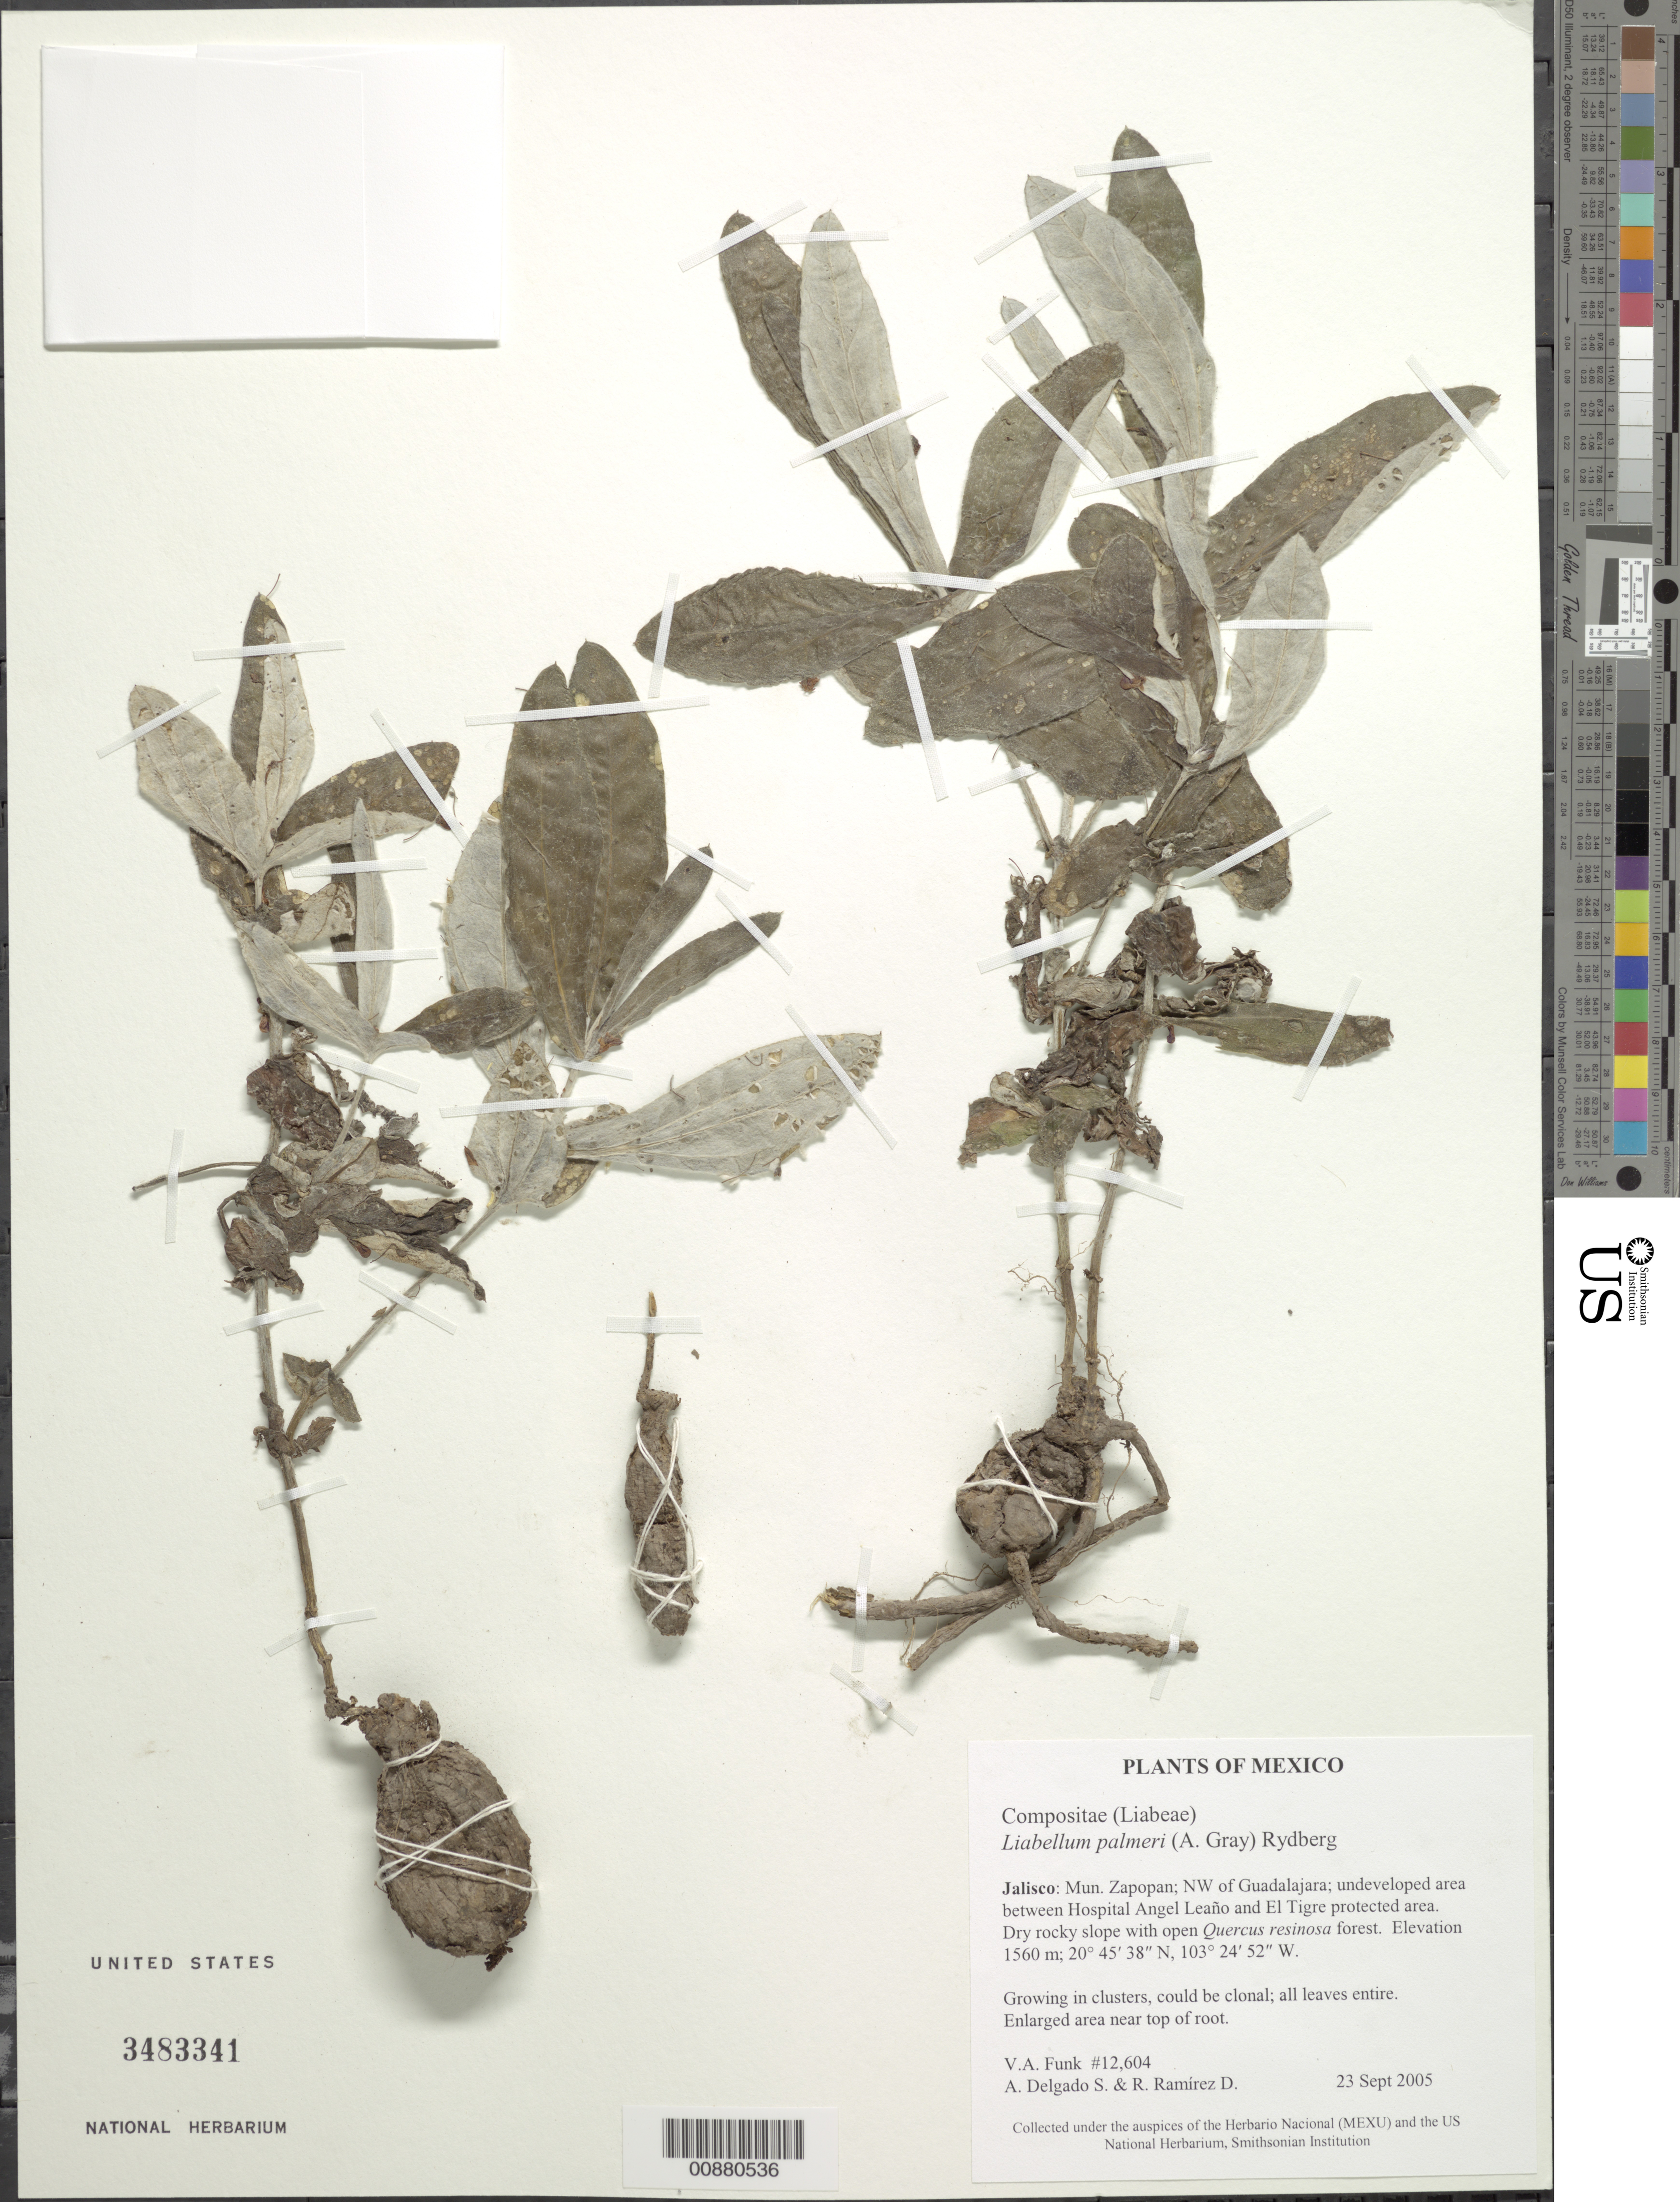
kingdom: Plantae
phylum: Tracheophyta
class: Magnoliopsida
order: Asterales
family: Asteraceae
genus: Sinclairia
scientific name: Sinclairia palmeri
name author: (A. Gray) B.L. Turner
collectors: V. Funk, A. Delgado S. & R. Ramirez D.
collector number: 12604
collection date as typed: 23 September 2005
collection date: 2005-09-23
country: Mexico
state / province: Jalisco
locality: Mun. Zapopan, NW of Guadalajara, area between Hospital Angel Leaño and El Tigre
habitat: Dry rocky slope with open Quercus resinosa forest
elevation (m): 1560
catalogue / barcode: US 3483341